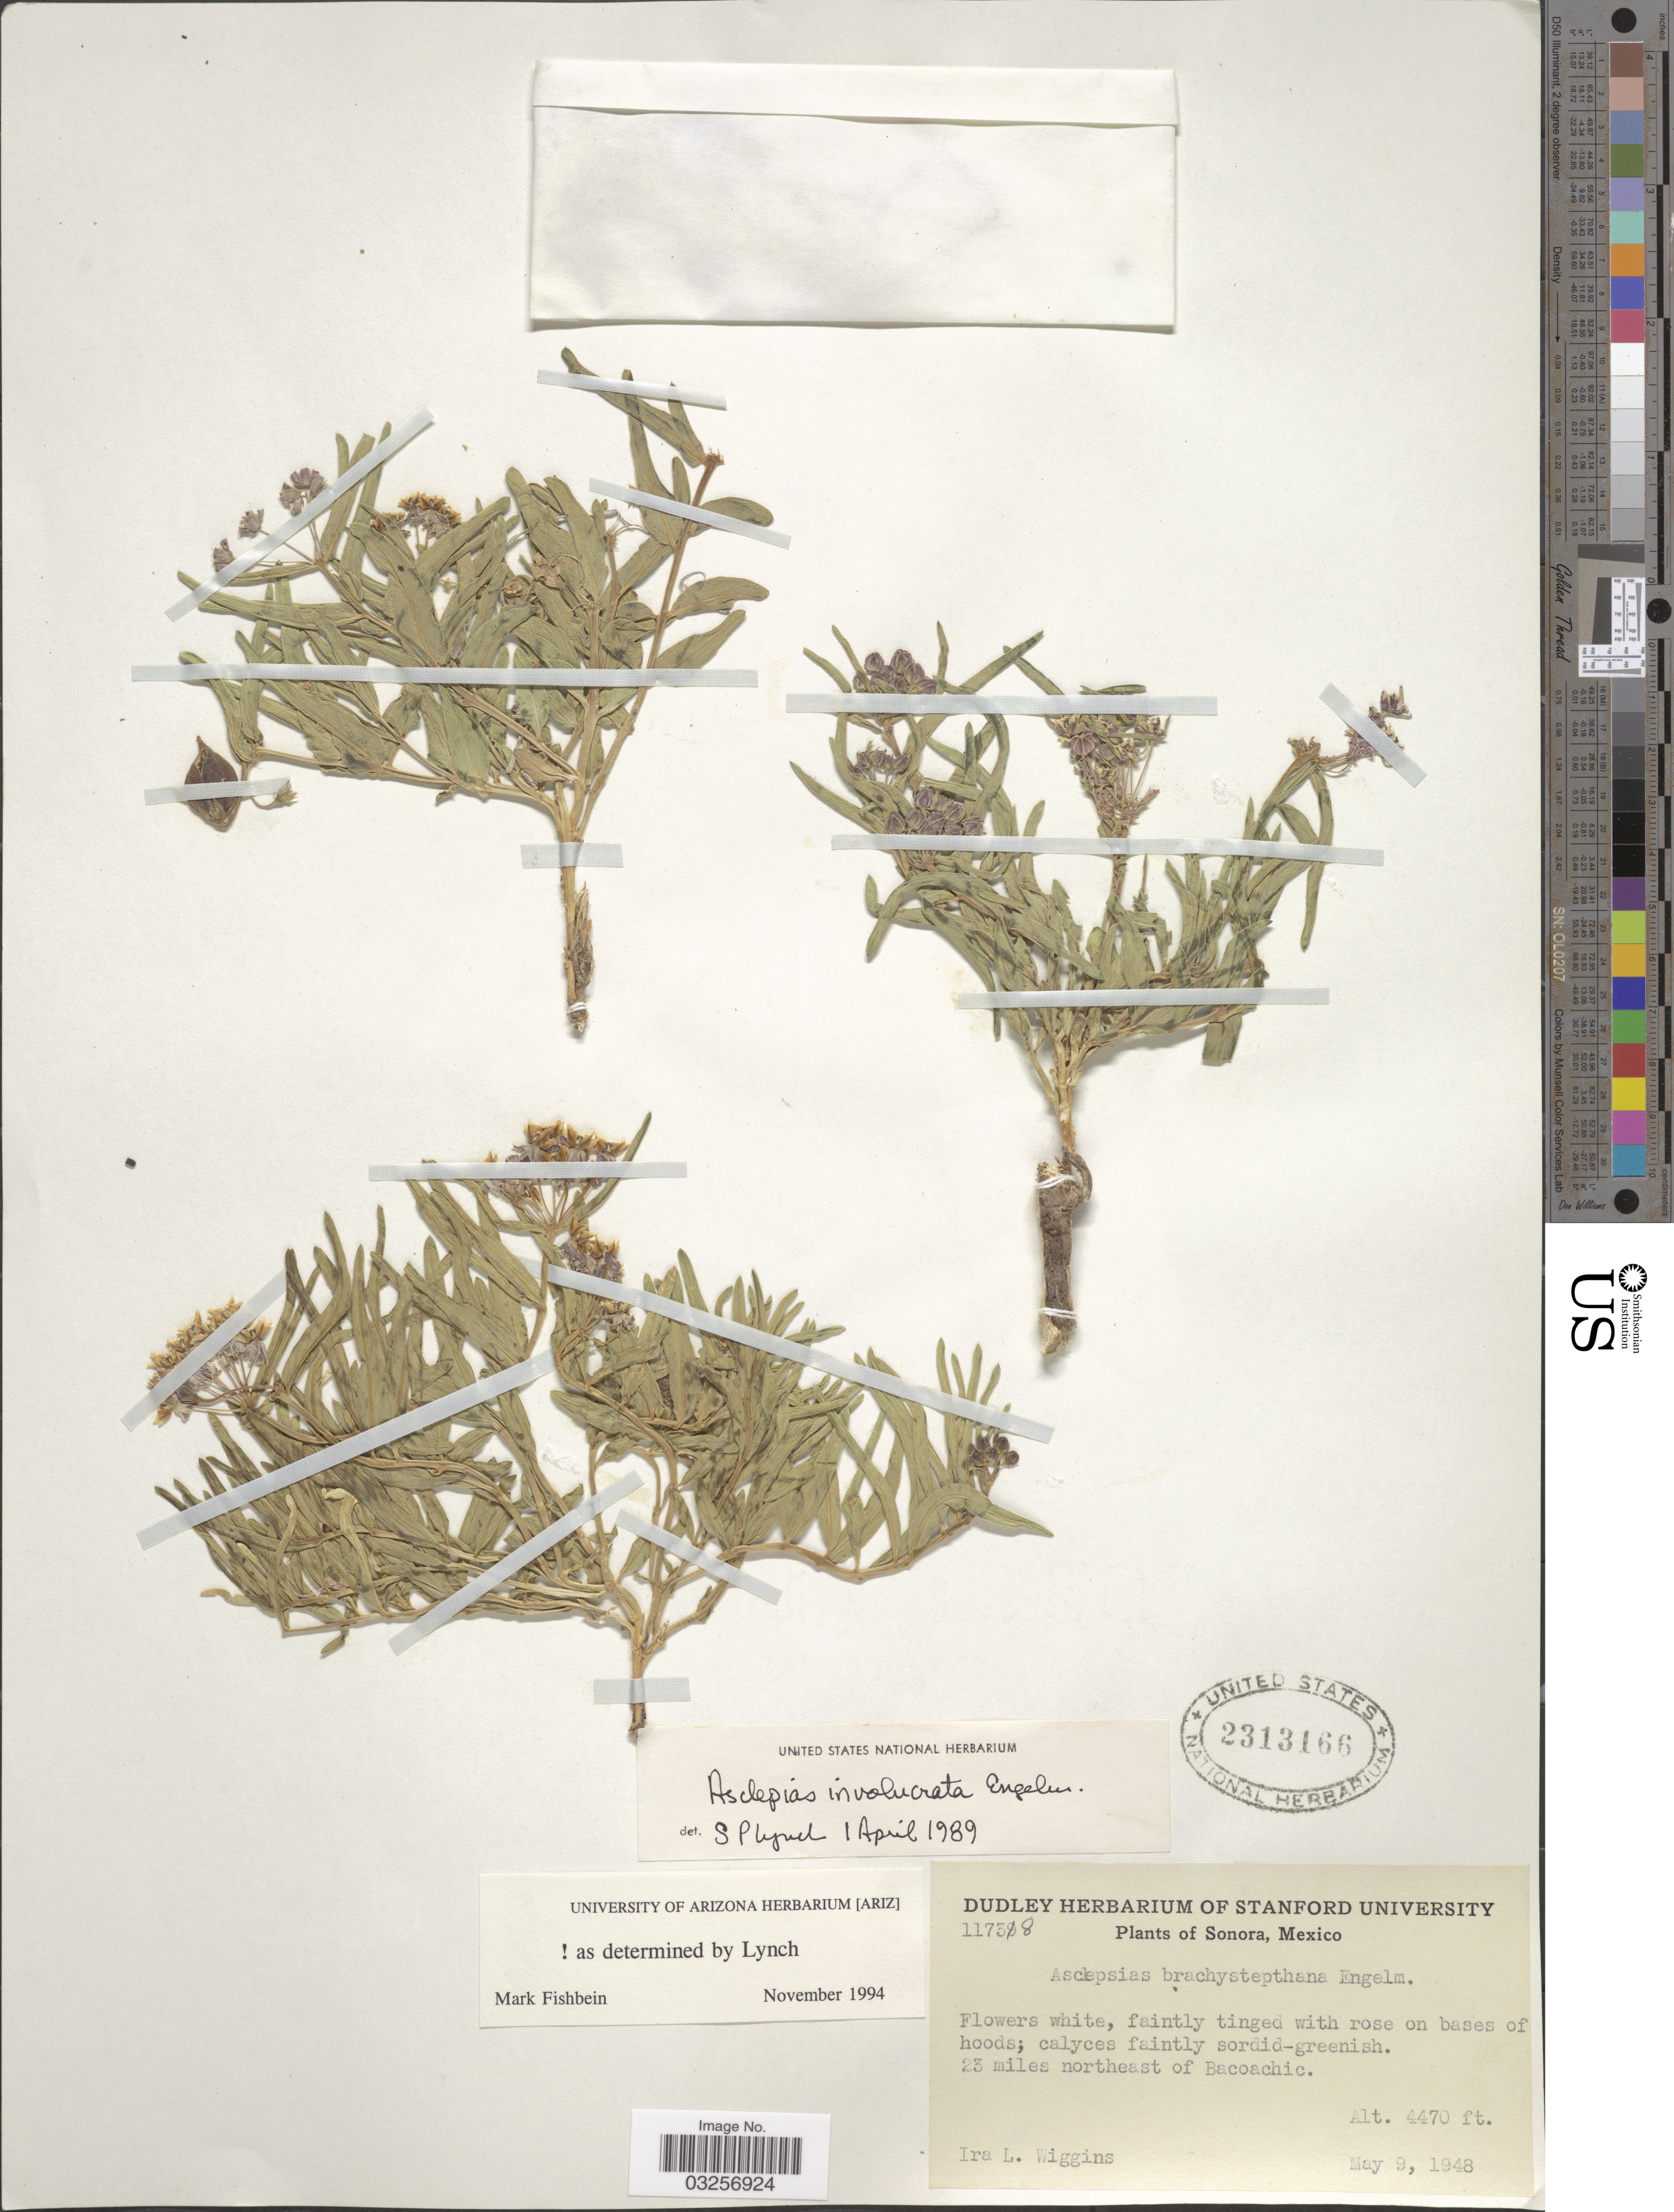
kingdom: Plantae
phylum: Tracheophyta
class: Magnoliopsida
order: Gentianales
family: Apocynaceae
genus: Asclepias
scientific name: Asclepias involucrata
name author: Engelm. ex Torr.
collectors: I. L. Wiggins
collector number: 11738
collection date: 1948-05-09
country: Mexico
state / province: Sonora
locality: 23 miles northeast of Bacoachic.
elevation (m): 1362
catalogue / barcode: US 2313166